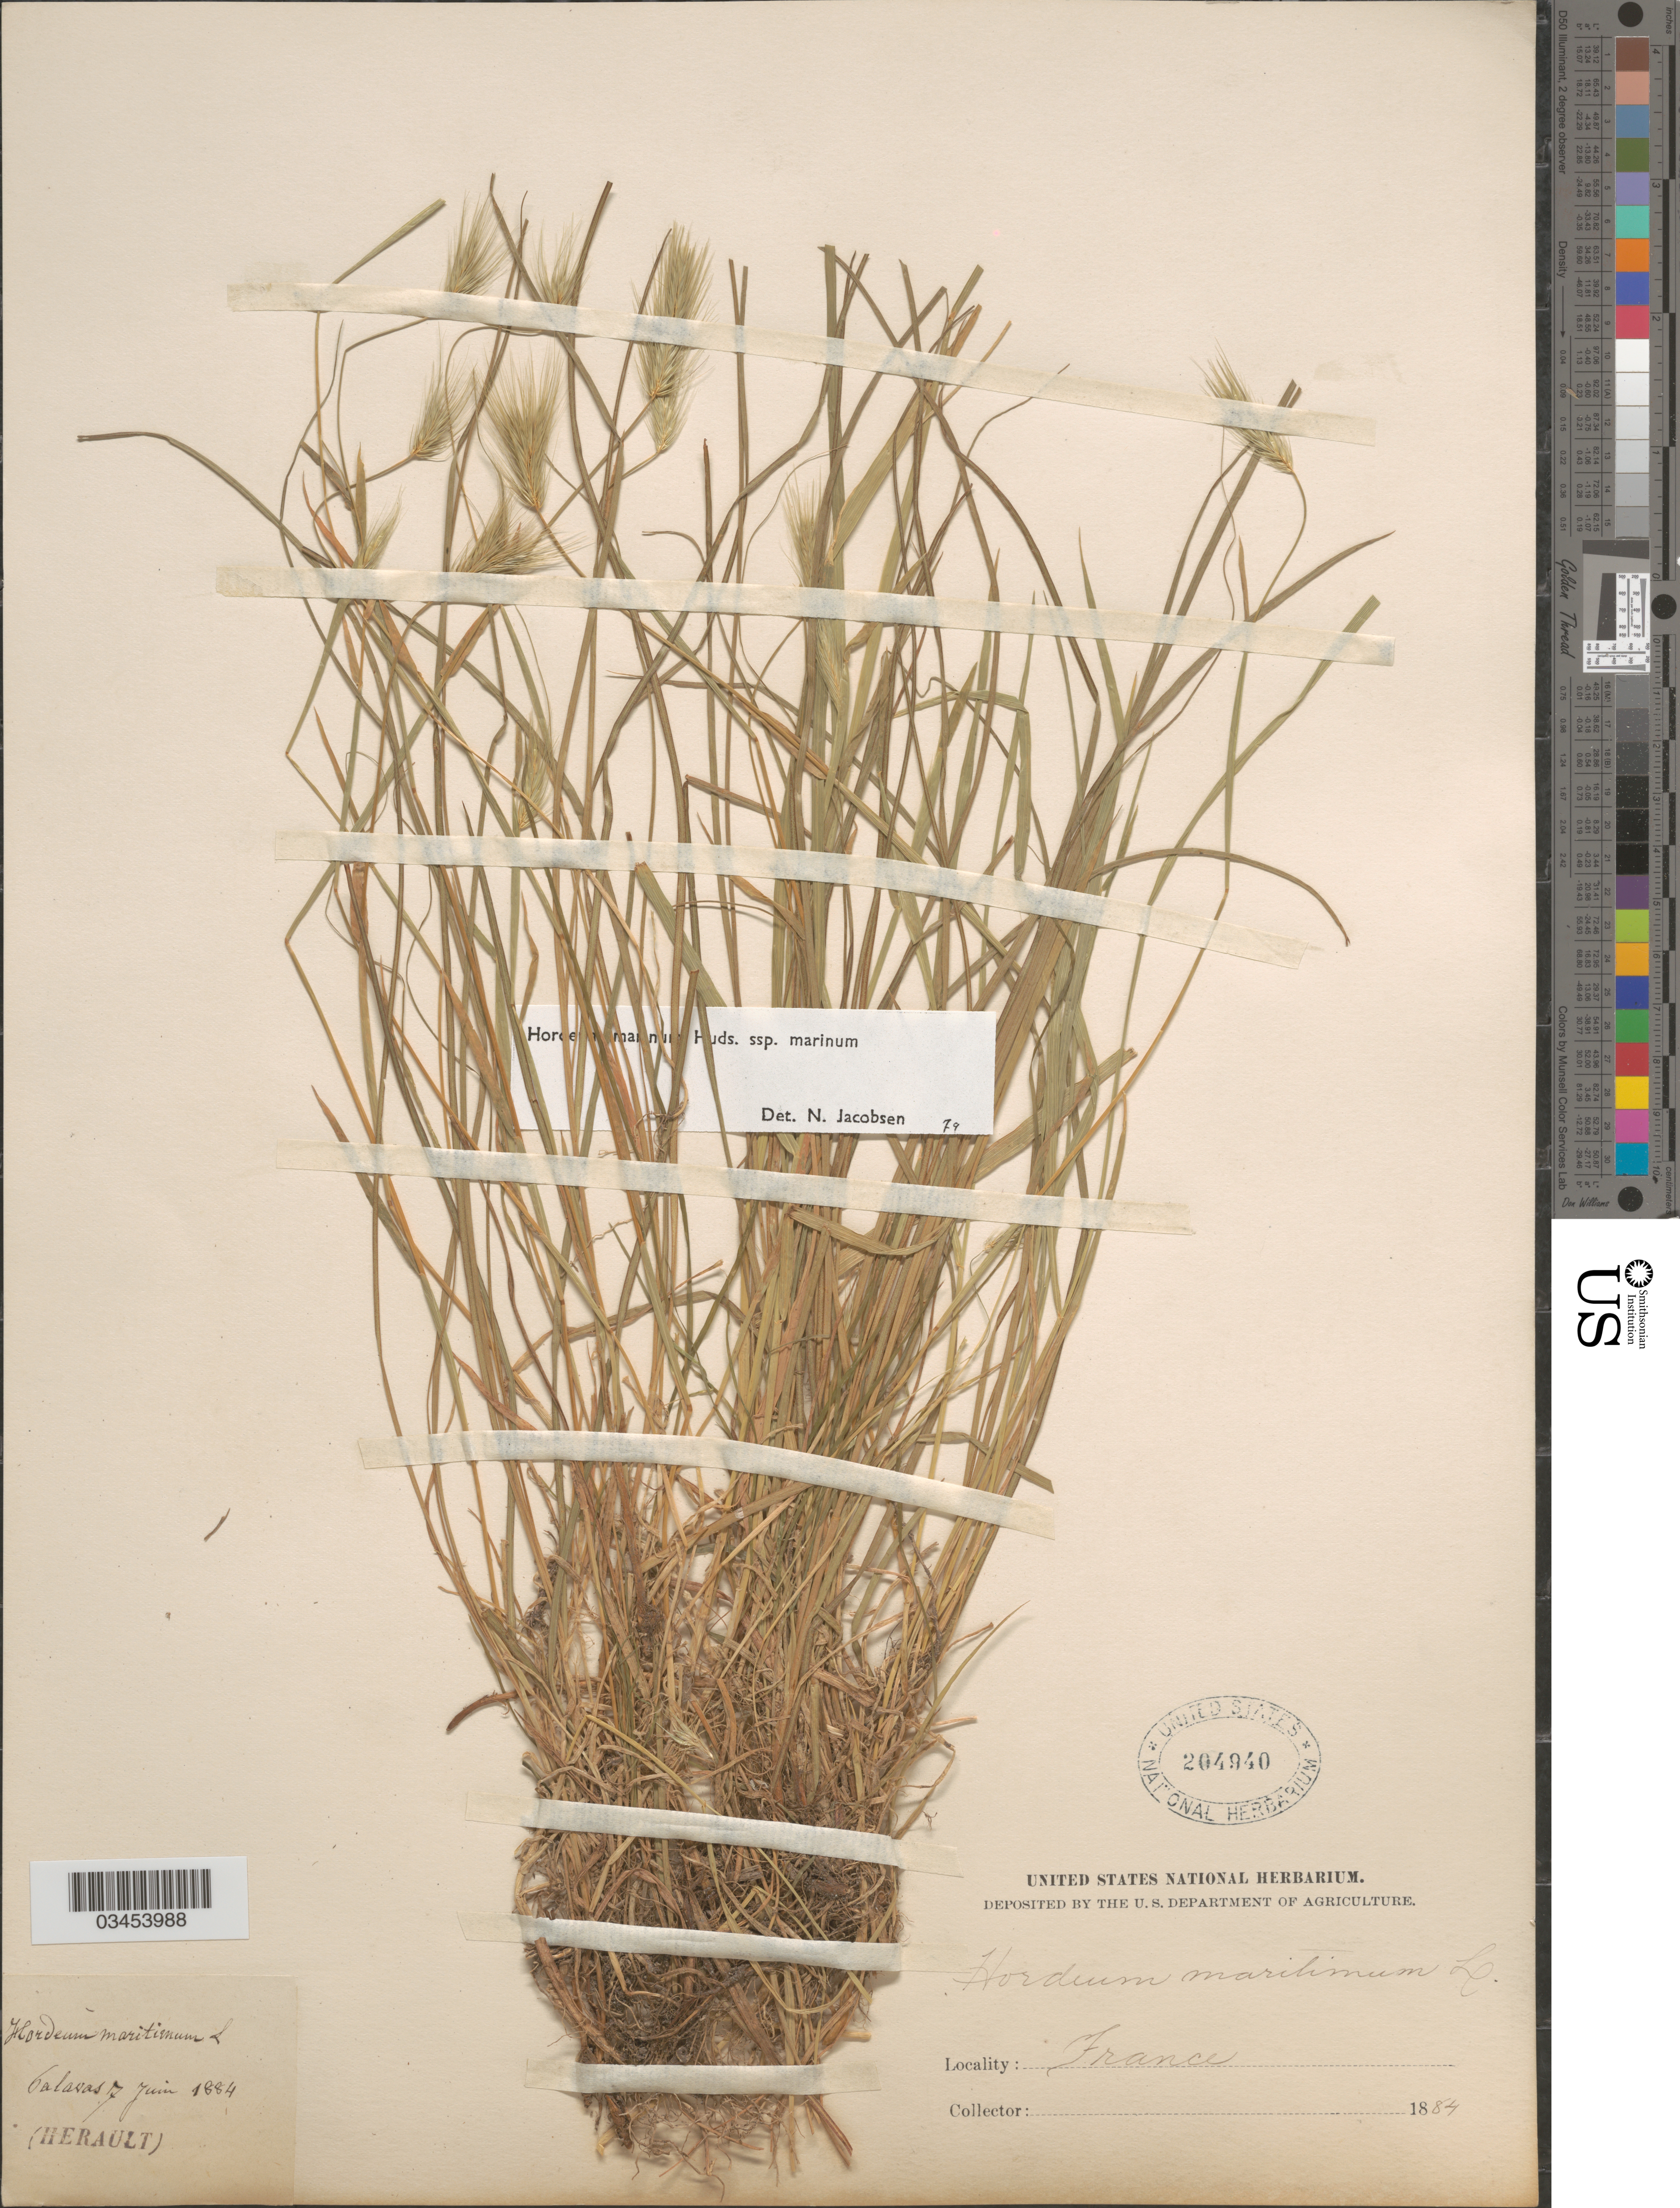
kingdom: Plantae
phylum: Tracheophyta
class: Liliopsida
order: Poales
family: Poaceae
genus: Hordeum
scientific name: Hordeum marinum subsp. marinum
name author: Huds.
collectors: -. Herault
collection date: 1884-06-07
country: France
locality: Calavas.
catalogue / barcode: US 204940